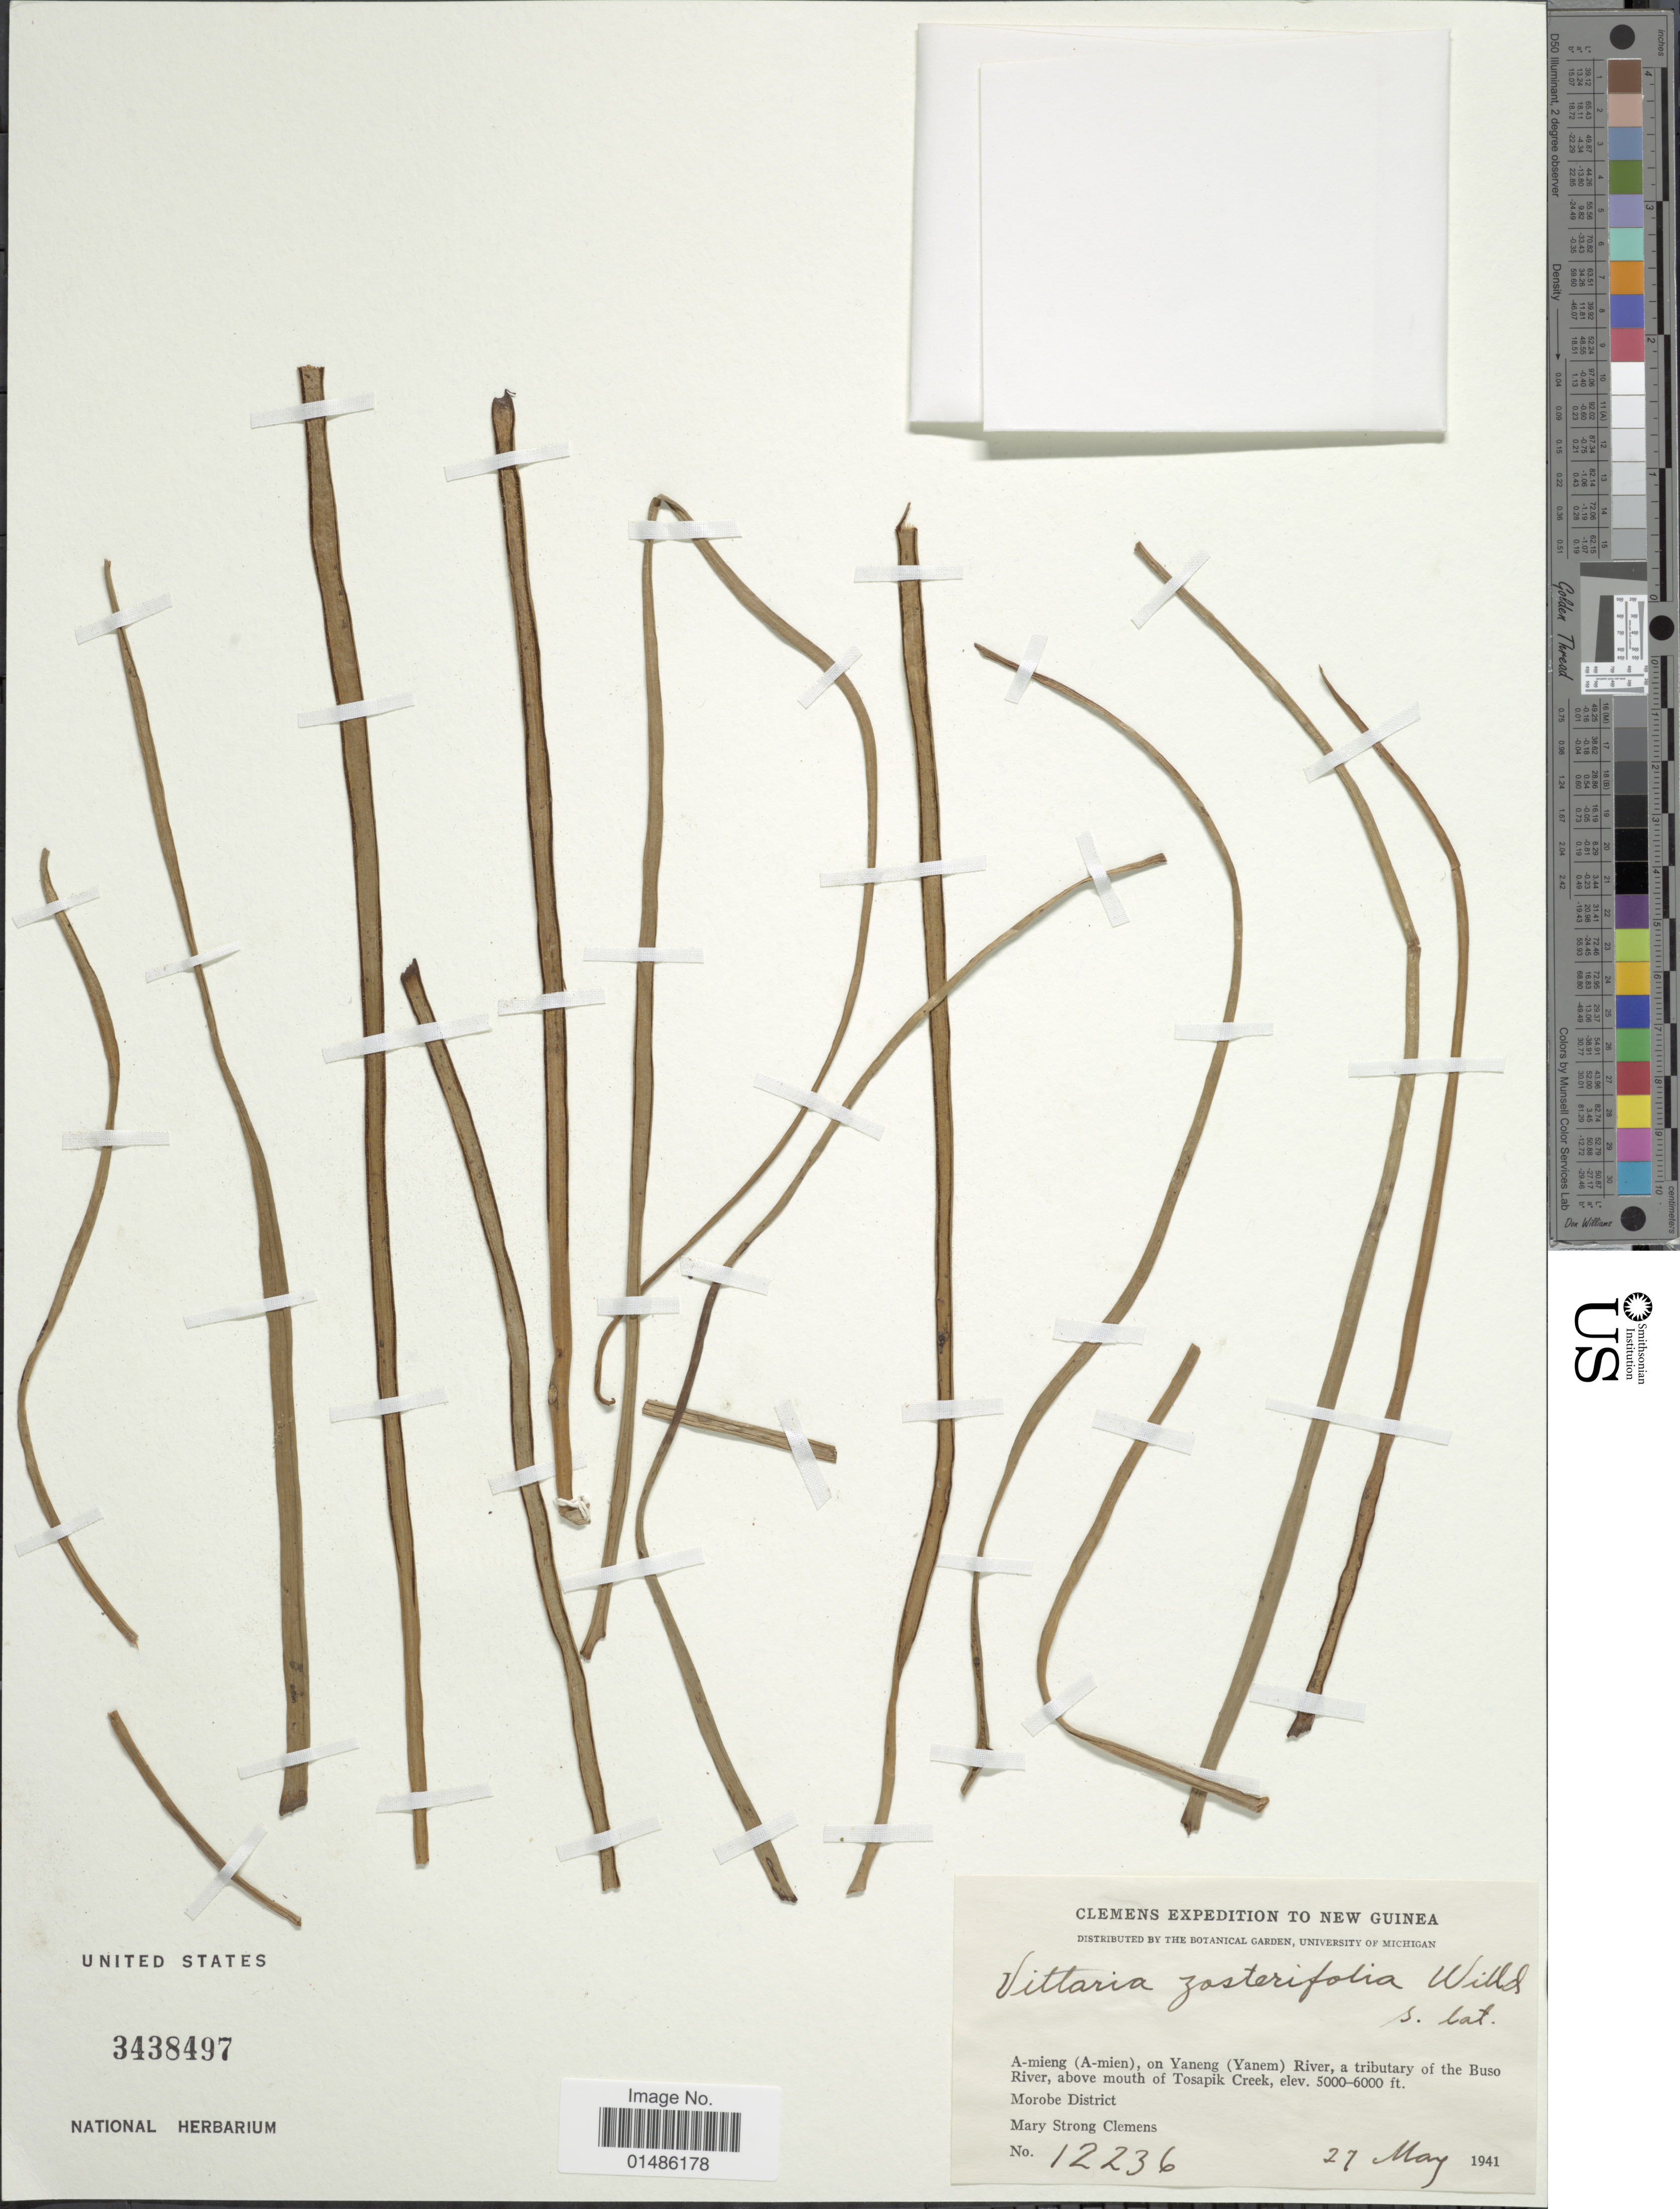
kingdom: Plantae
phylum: Tracheophyta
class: Polypodiopsida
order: Polypodiales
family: Pteridaceae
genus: Haplopteris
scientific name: Haplopteris zosterifolia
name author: (Willd.) E.H. Crane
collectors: M. S. Clemens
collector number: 12236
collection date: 1941-05-27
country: Papua New Guinea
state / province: Morobe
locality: New Guinea. A-mieng (A-mien), on Yaneng (Yanem) River, a tributary of the Buso River, above mouth of Tosapik Creek.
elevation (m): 1524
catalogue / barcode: US 3438497